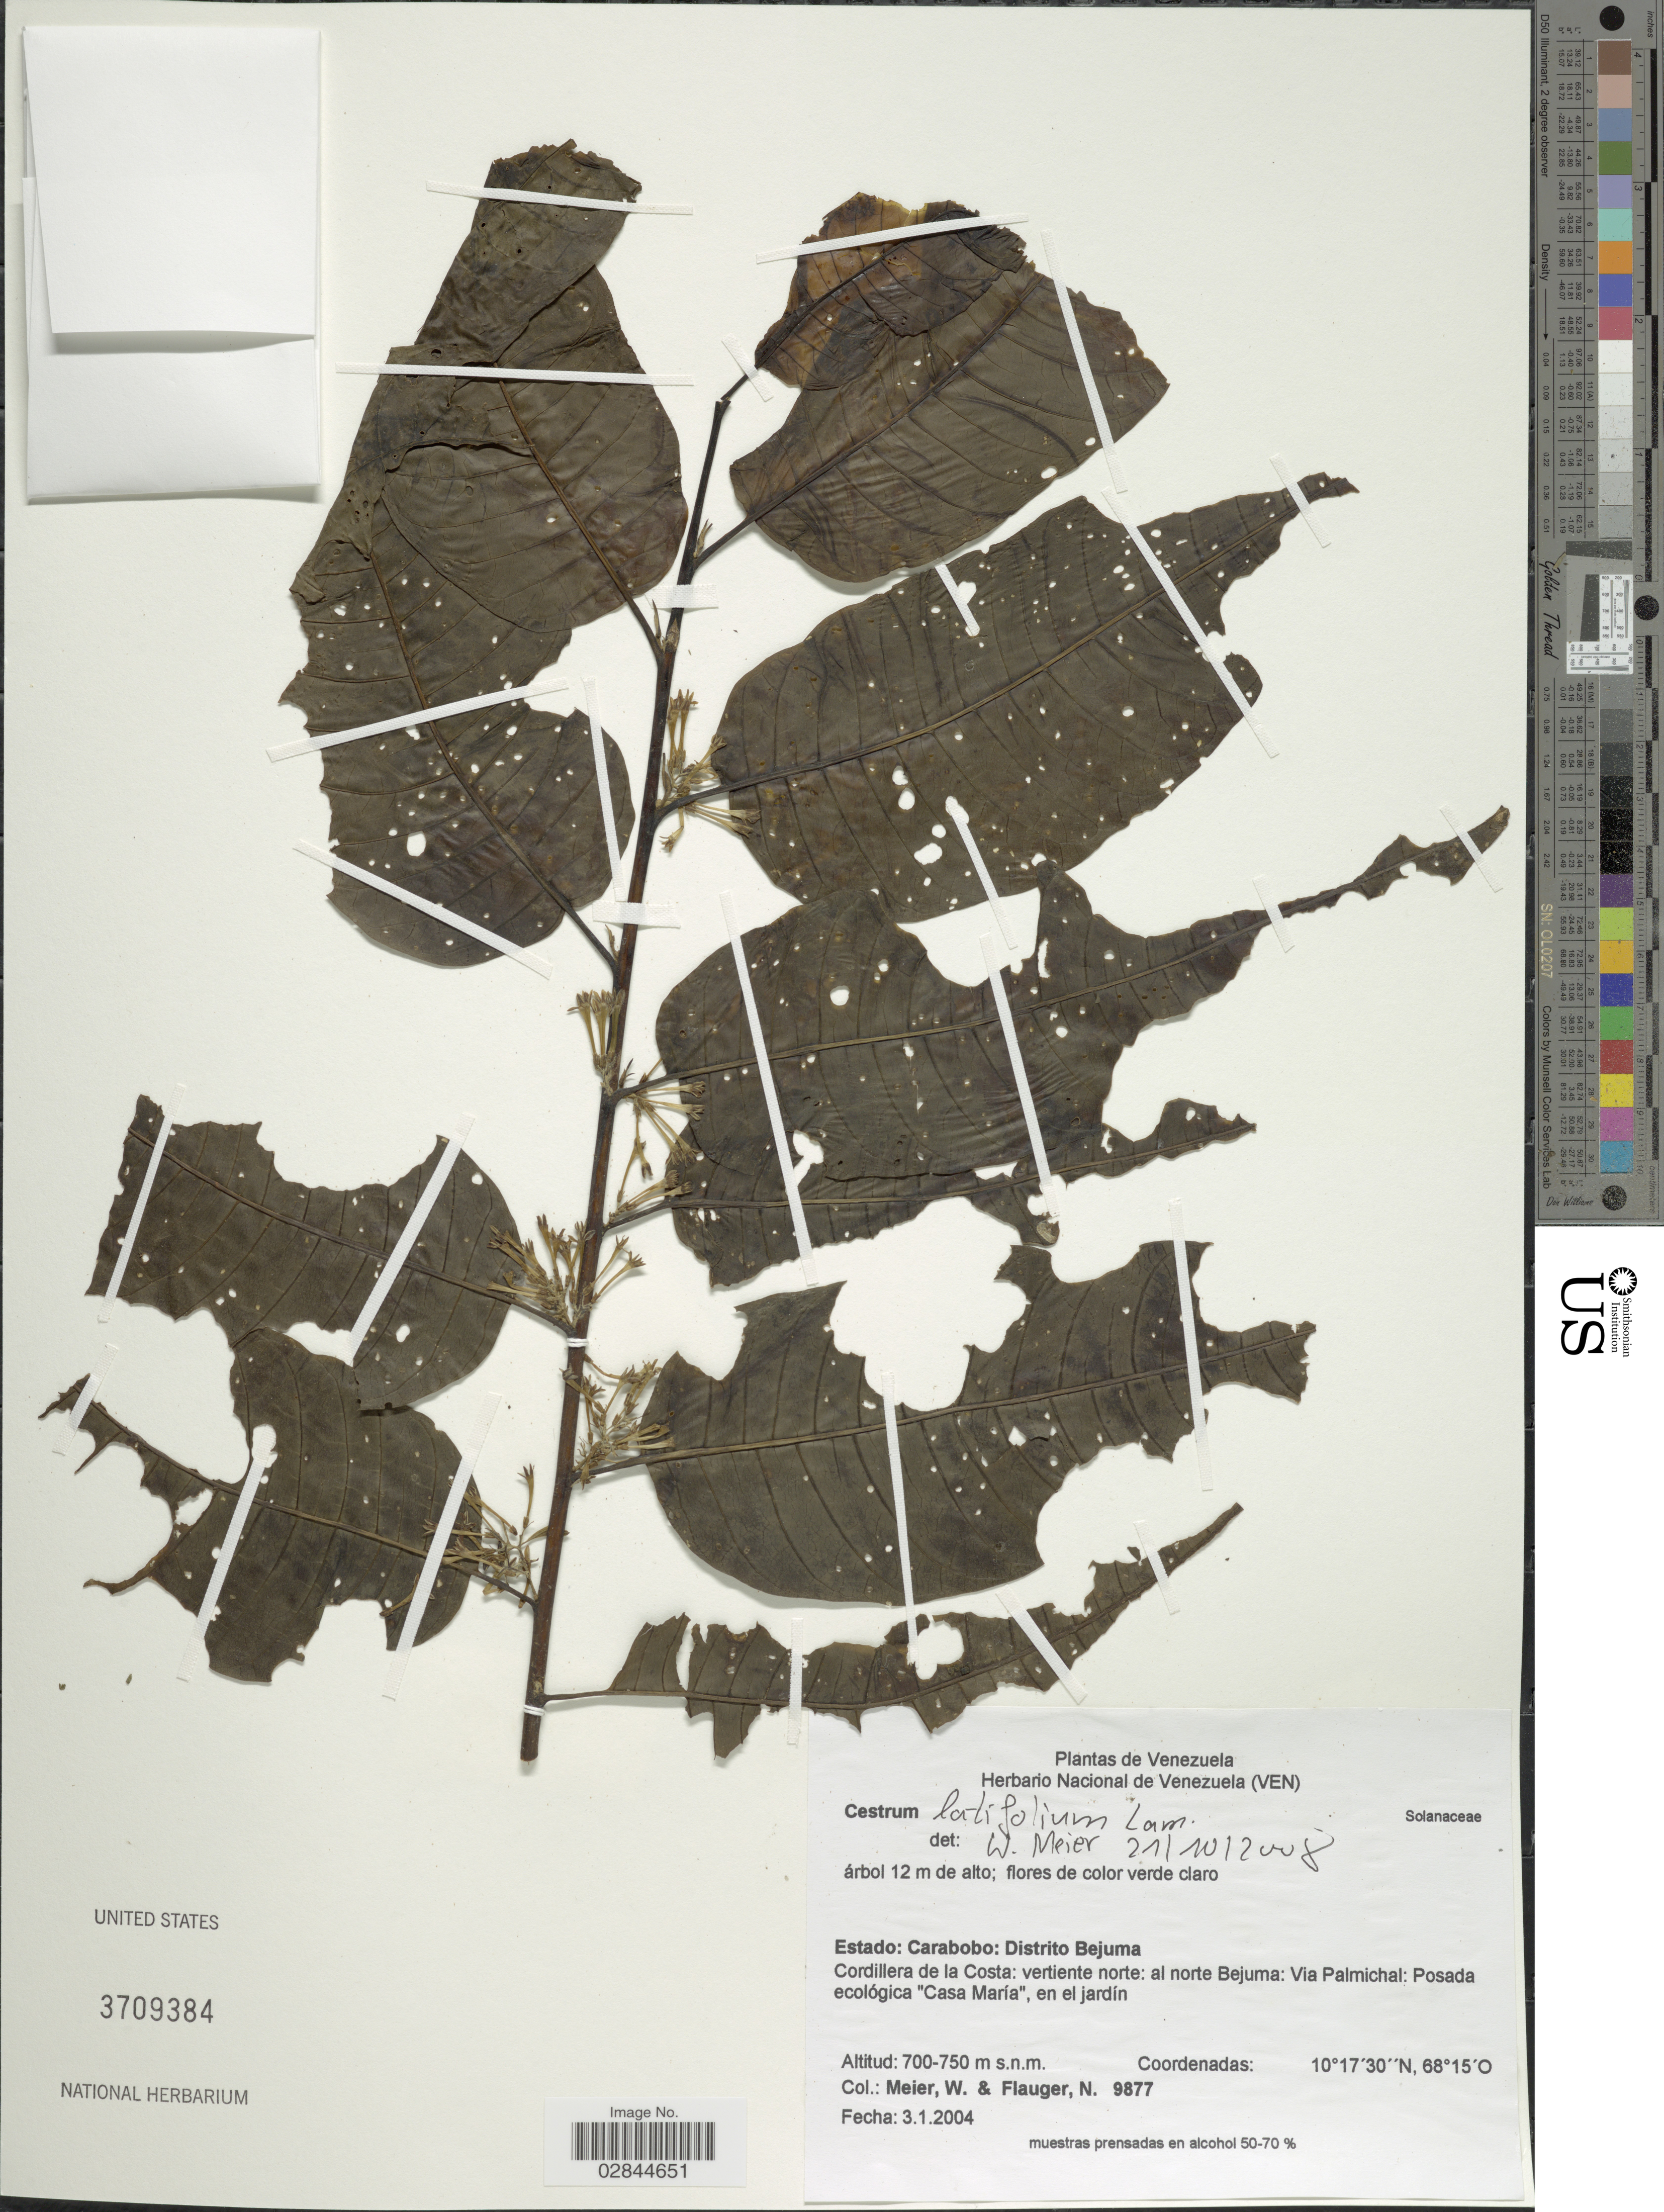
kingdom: Plantae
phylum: Tracheophyta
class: Magnoliopsida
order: Solanales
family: Solanaceae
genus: Cestrum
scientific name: Cestrum latifolium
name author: Lam.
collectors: W. Meier & N. Flauger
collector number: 9877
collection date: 2004-01-03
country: Venezuela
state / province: Carabobo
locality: Distrito Bejuma. Cordillera de la Costa: vertiente norte: al norte Bejuma: Via Palmichal: Posada ecológica "Casa María", en el jardín.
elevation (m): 700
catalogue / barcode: US 3709384